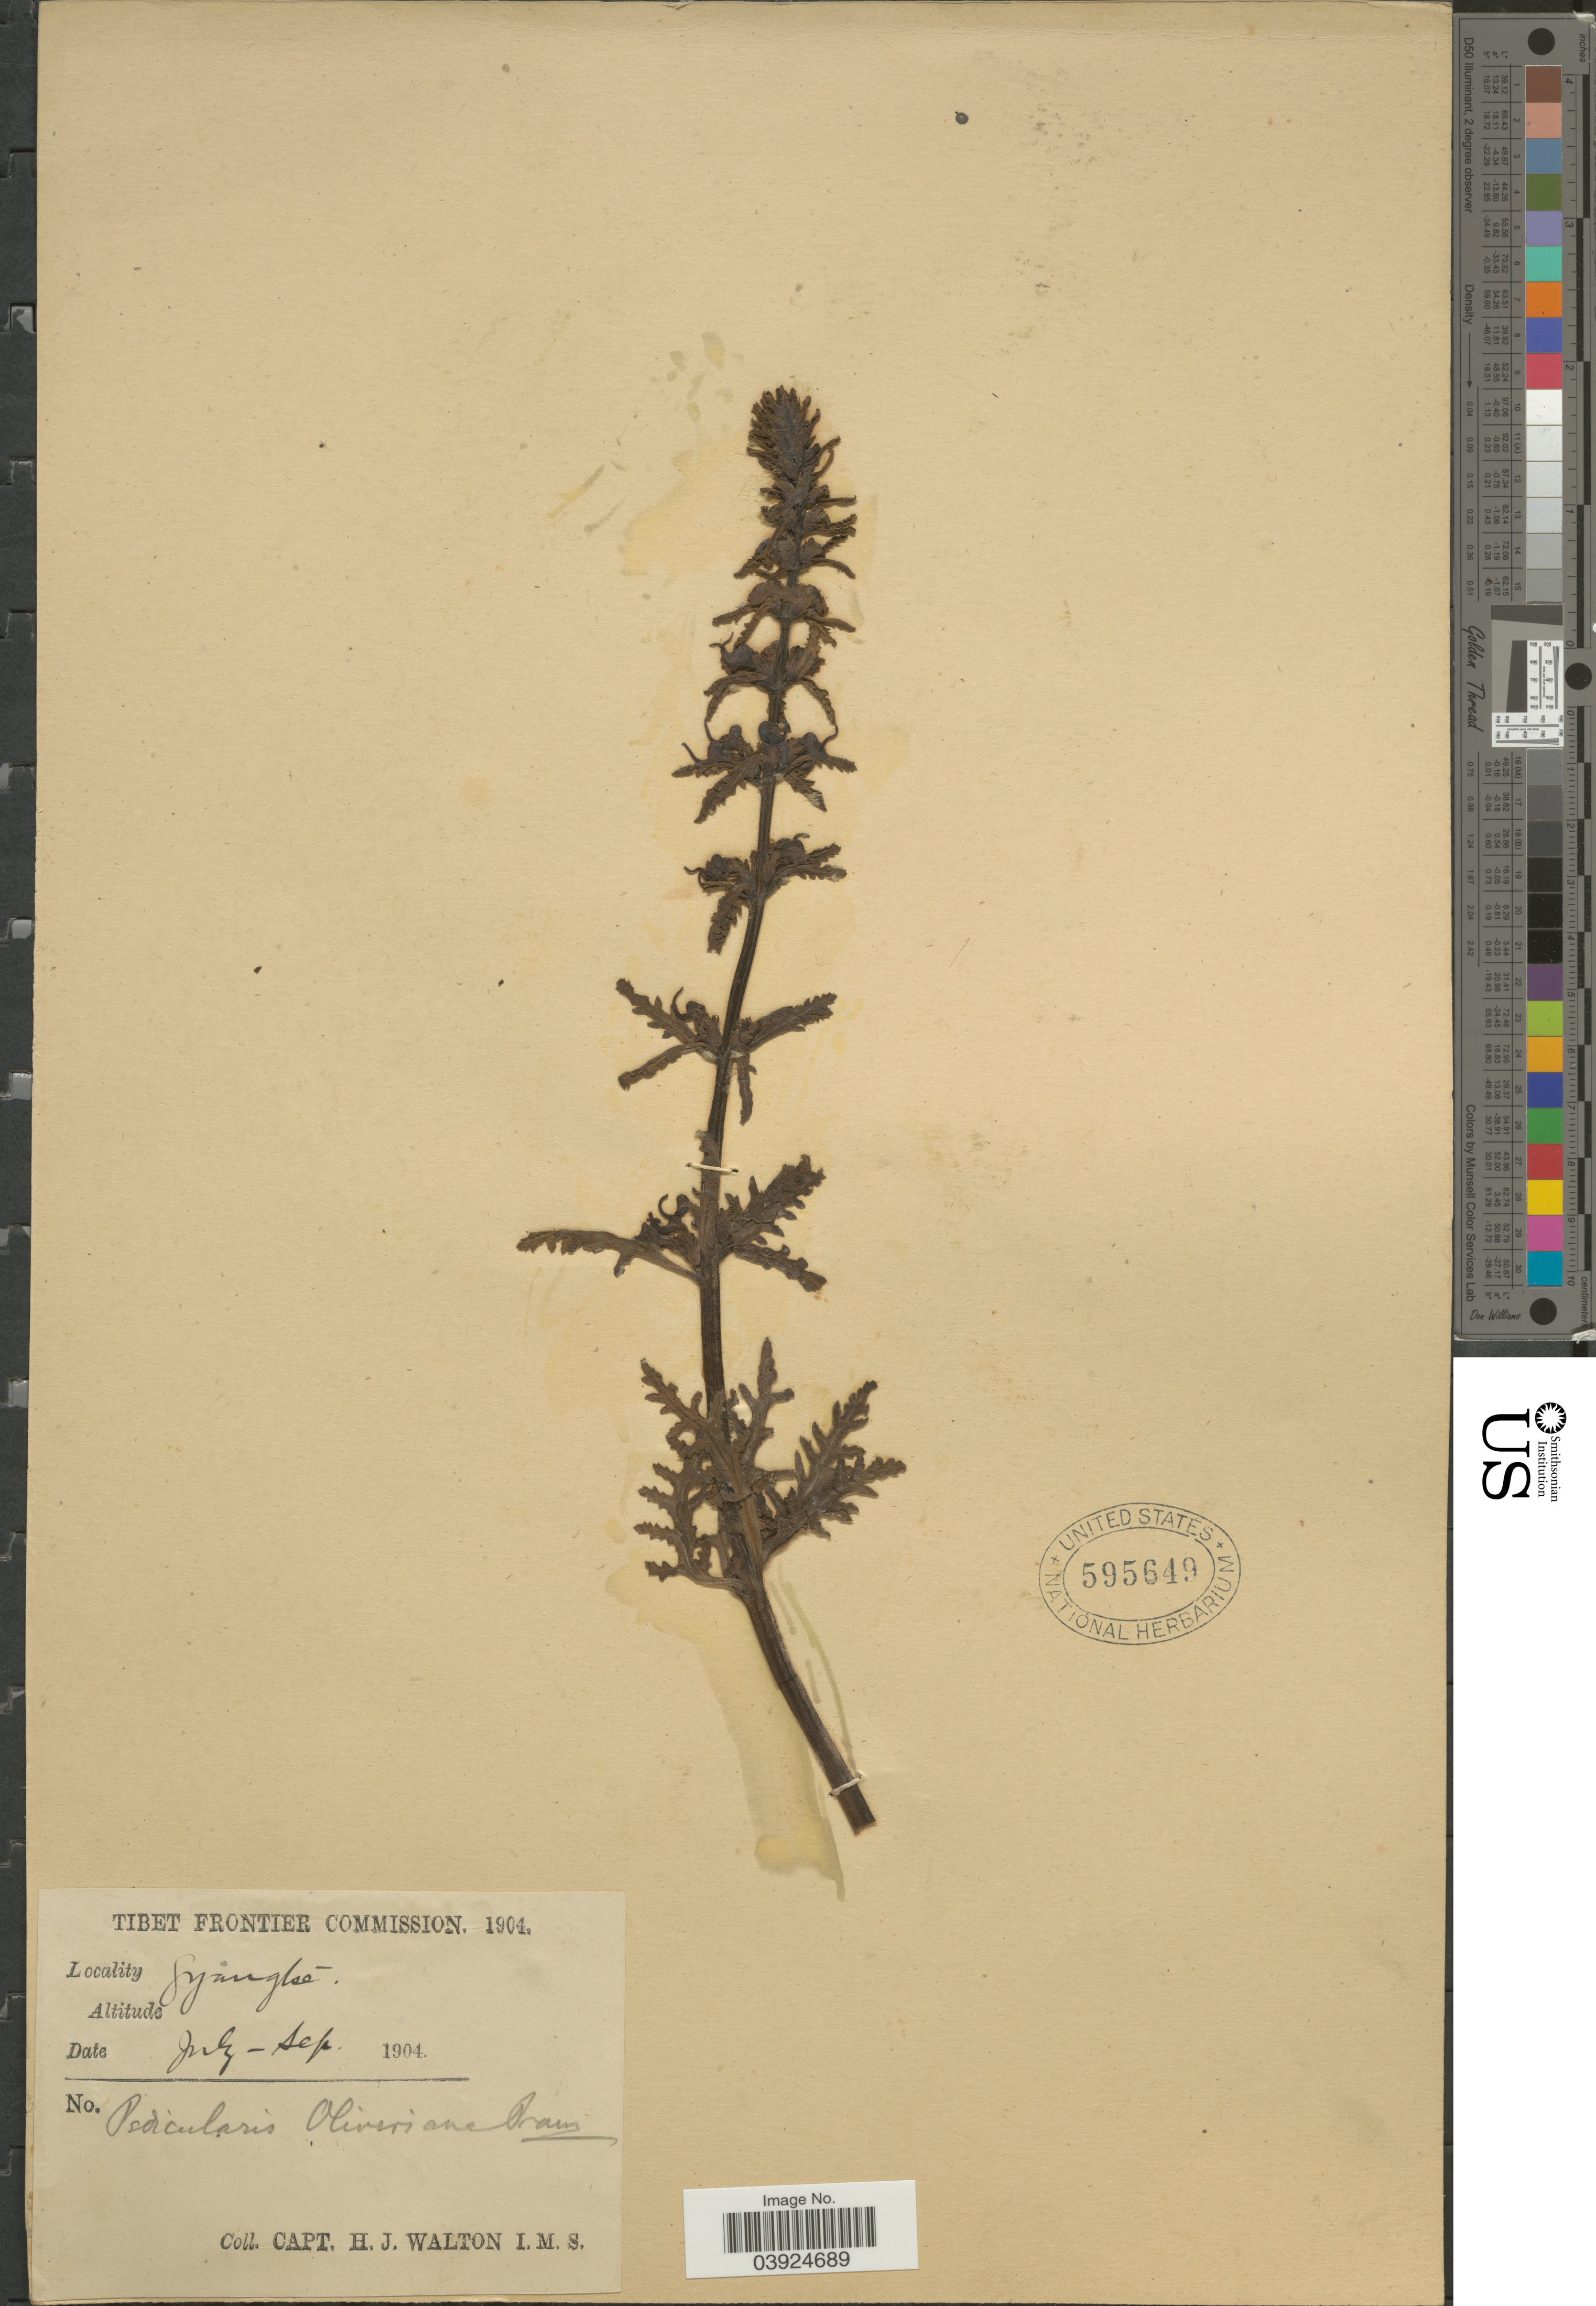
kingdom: Plantae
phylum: Tracheophyta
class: Magnoliopsida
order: Lamiales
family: Orobanchaceae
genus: Pedicularis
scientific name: Pedicularis oliveriana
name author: Prain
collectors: H. Walton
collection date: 1904-07/1904-09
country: China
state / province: Xizang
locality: Gyangtse.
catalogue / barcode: US 595649